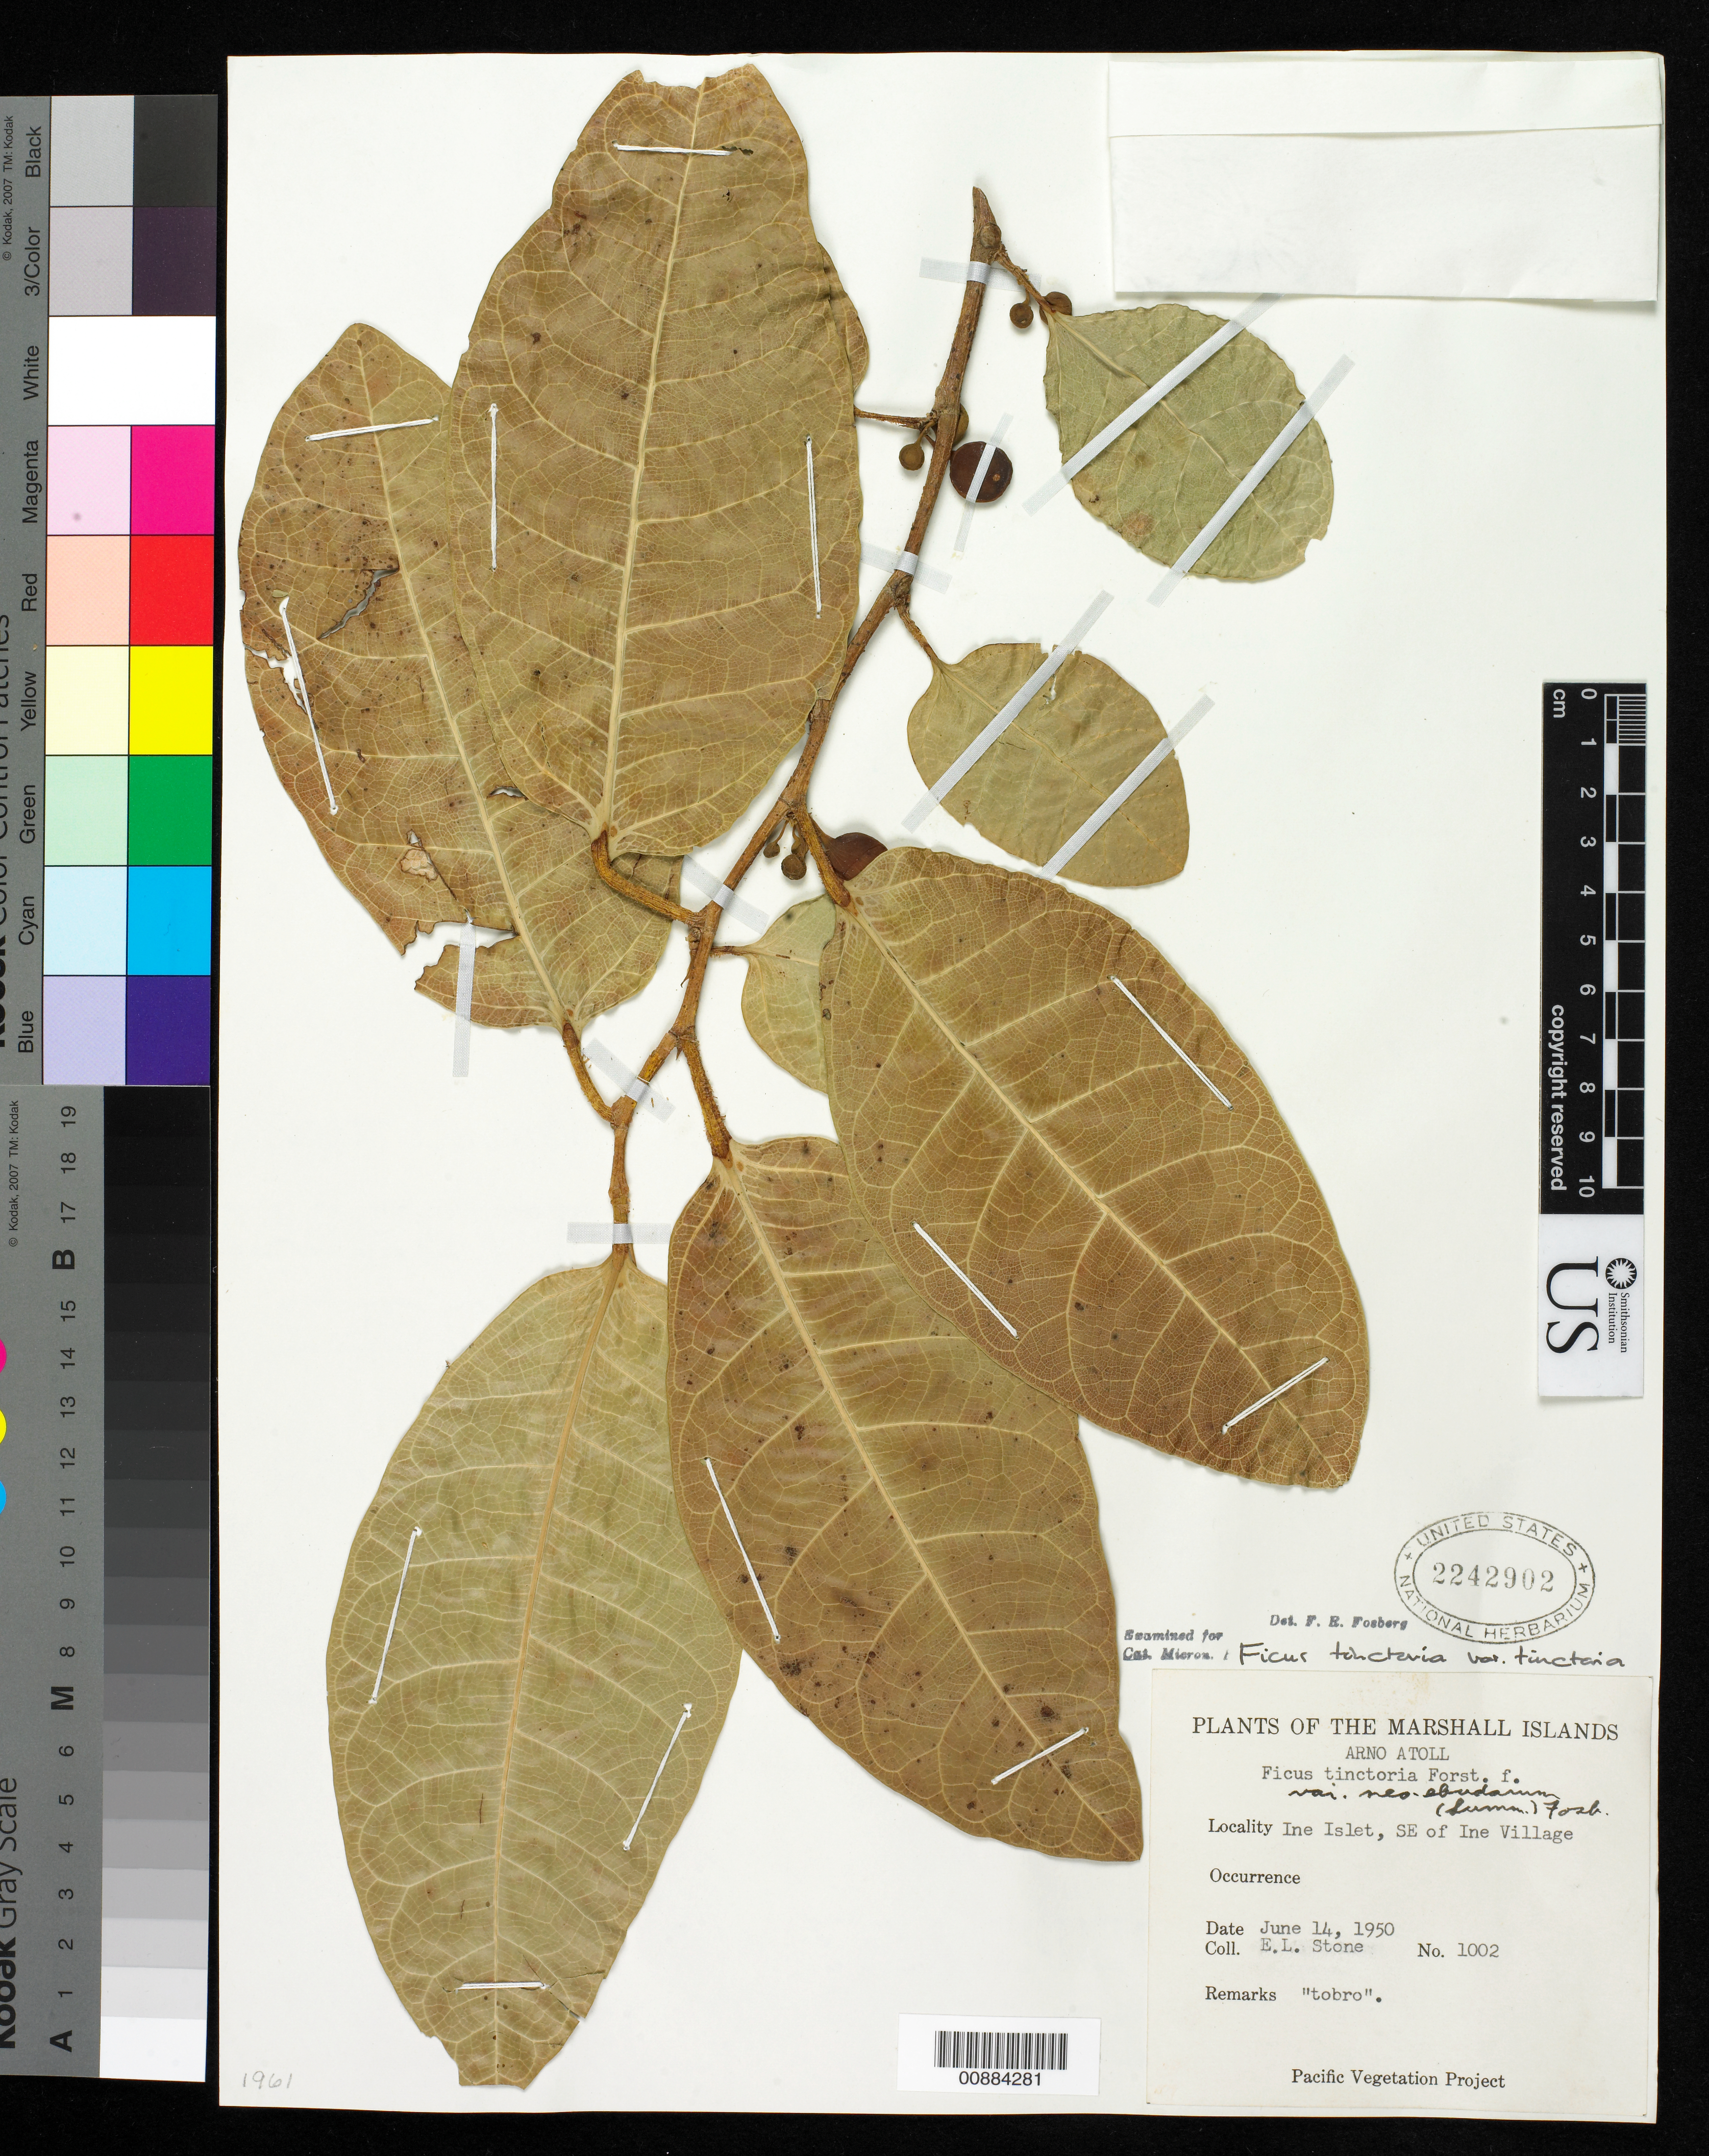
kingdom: Plantae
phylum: Tracheophyta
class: Magnoliopsida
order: Rosales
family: Moraceae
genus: Ficus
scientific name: Ficus tinctoria var. tinctoria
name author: G. Forst.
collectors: E. L. Stone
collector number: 1002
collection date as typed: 14 Jun 1950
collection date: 1950-06-14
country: Marshall Islands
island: Arno Atoll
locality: Ine Islet, SE of Ine Village.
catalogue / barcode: US 2242902